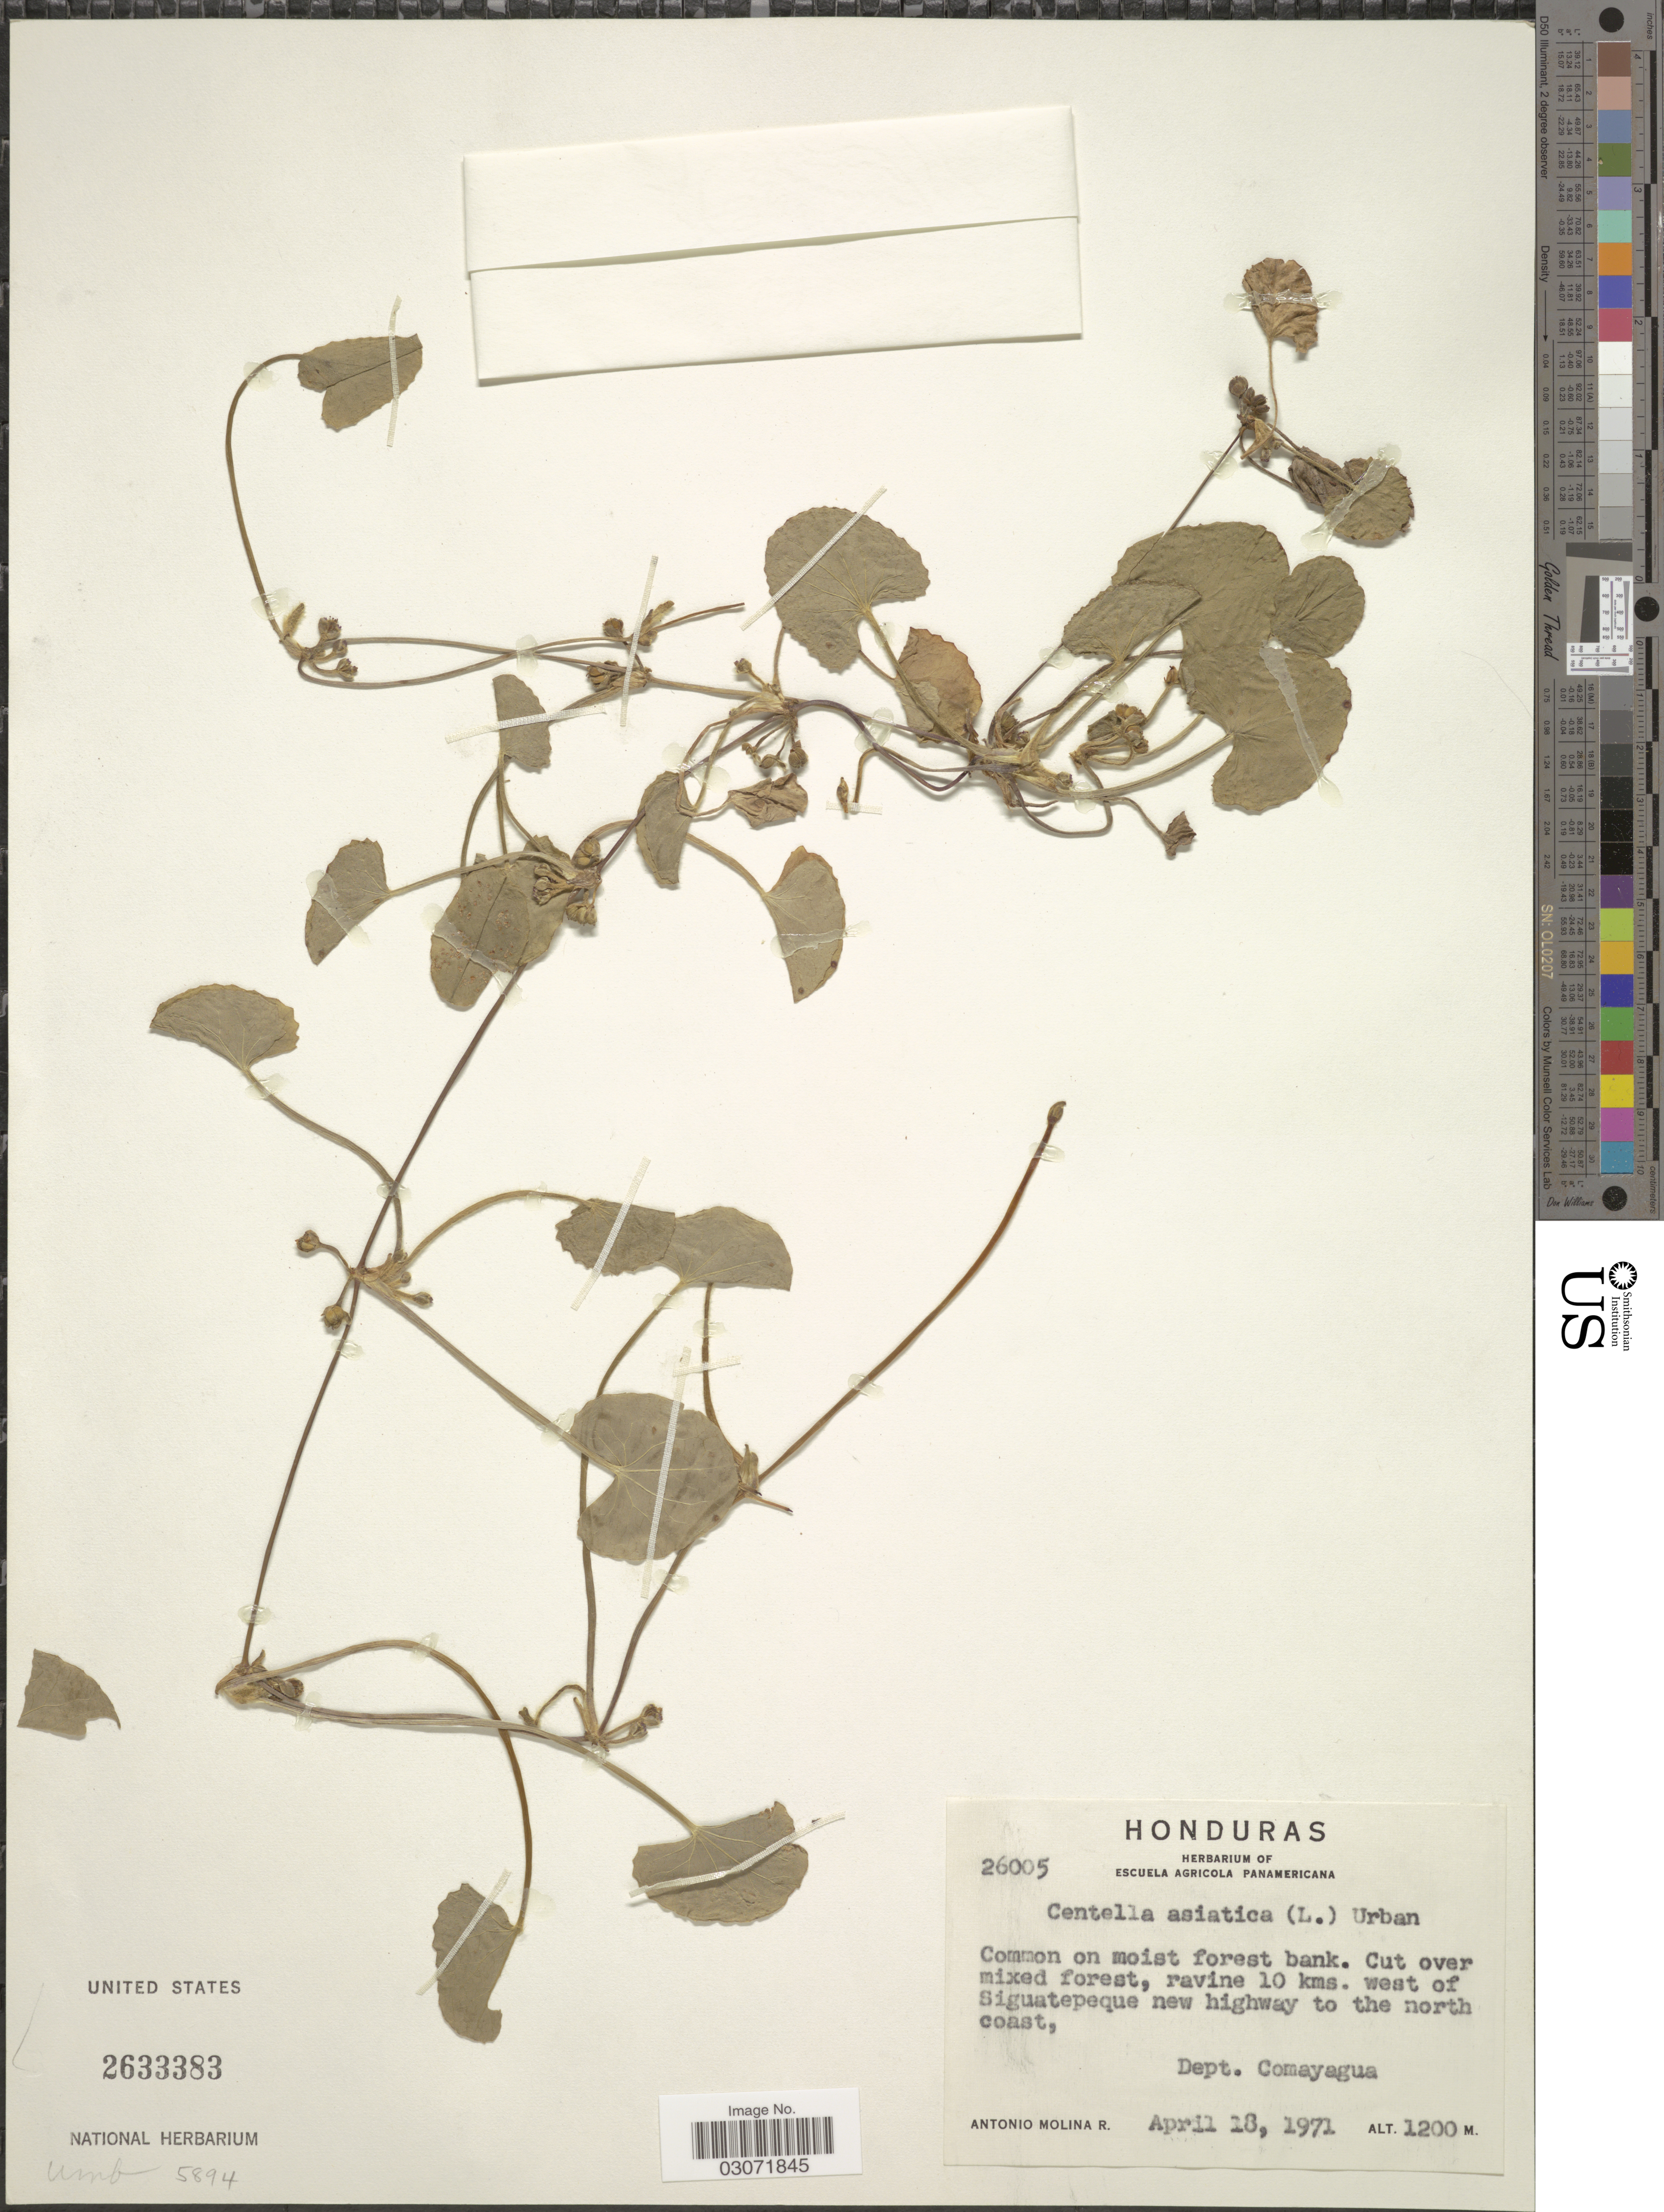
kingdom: Plantae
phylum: Tracheophyta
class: Magnoliopsida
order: Apiales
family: Apiaceae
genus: Centella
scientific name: Centella asiatica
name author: (L.) Urb.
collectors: A. Molina R.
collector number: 26005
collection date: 1971-04-18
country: Honduras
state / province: Comayagua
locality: Cut over mixed forest, ravine 10 kms. west of Siguatepeque new highway to the north coast, Dept. Comayagua.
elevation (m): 1200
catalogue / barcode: US 2633383